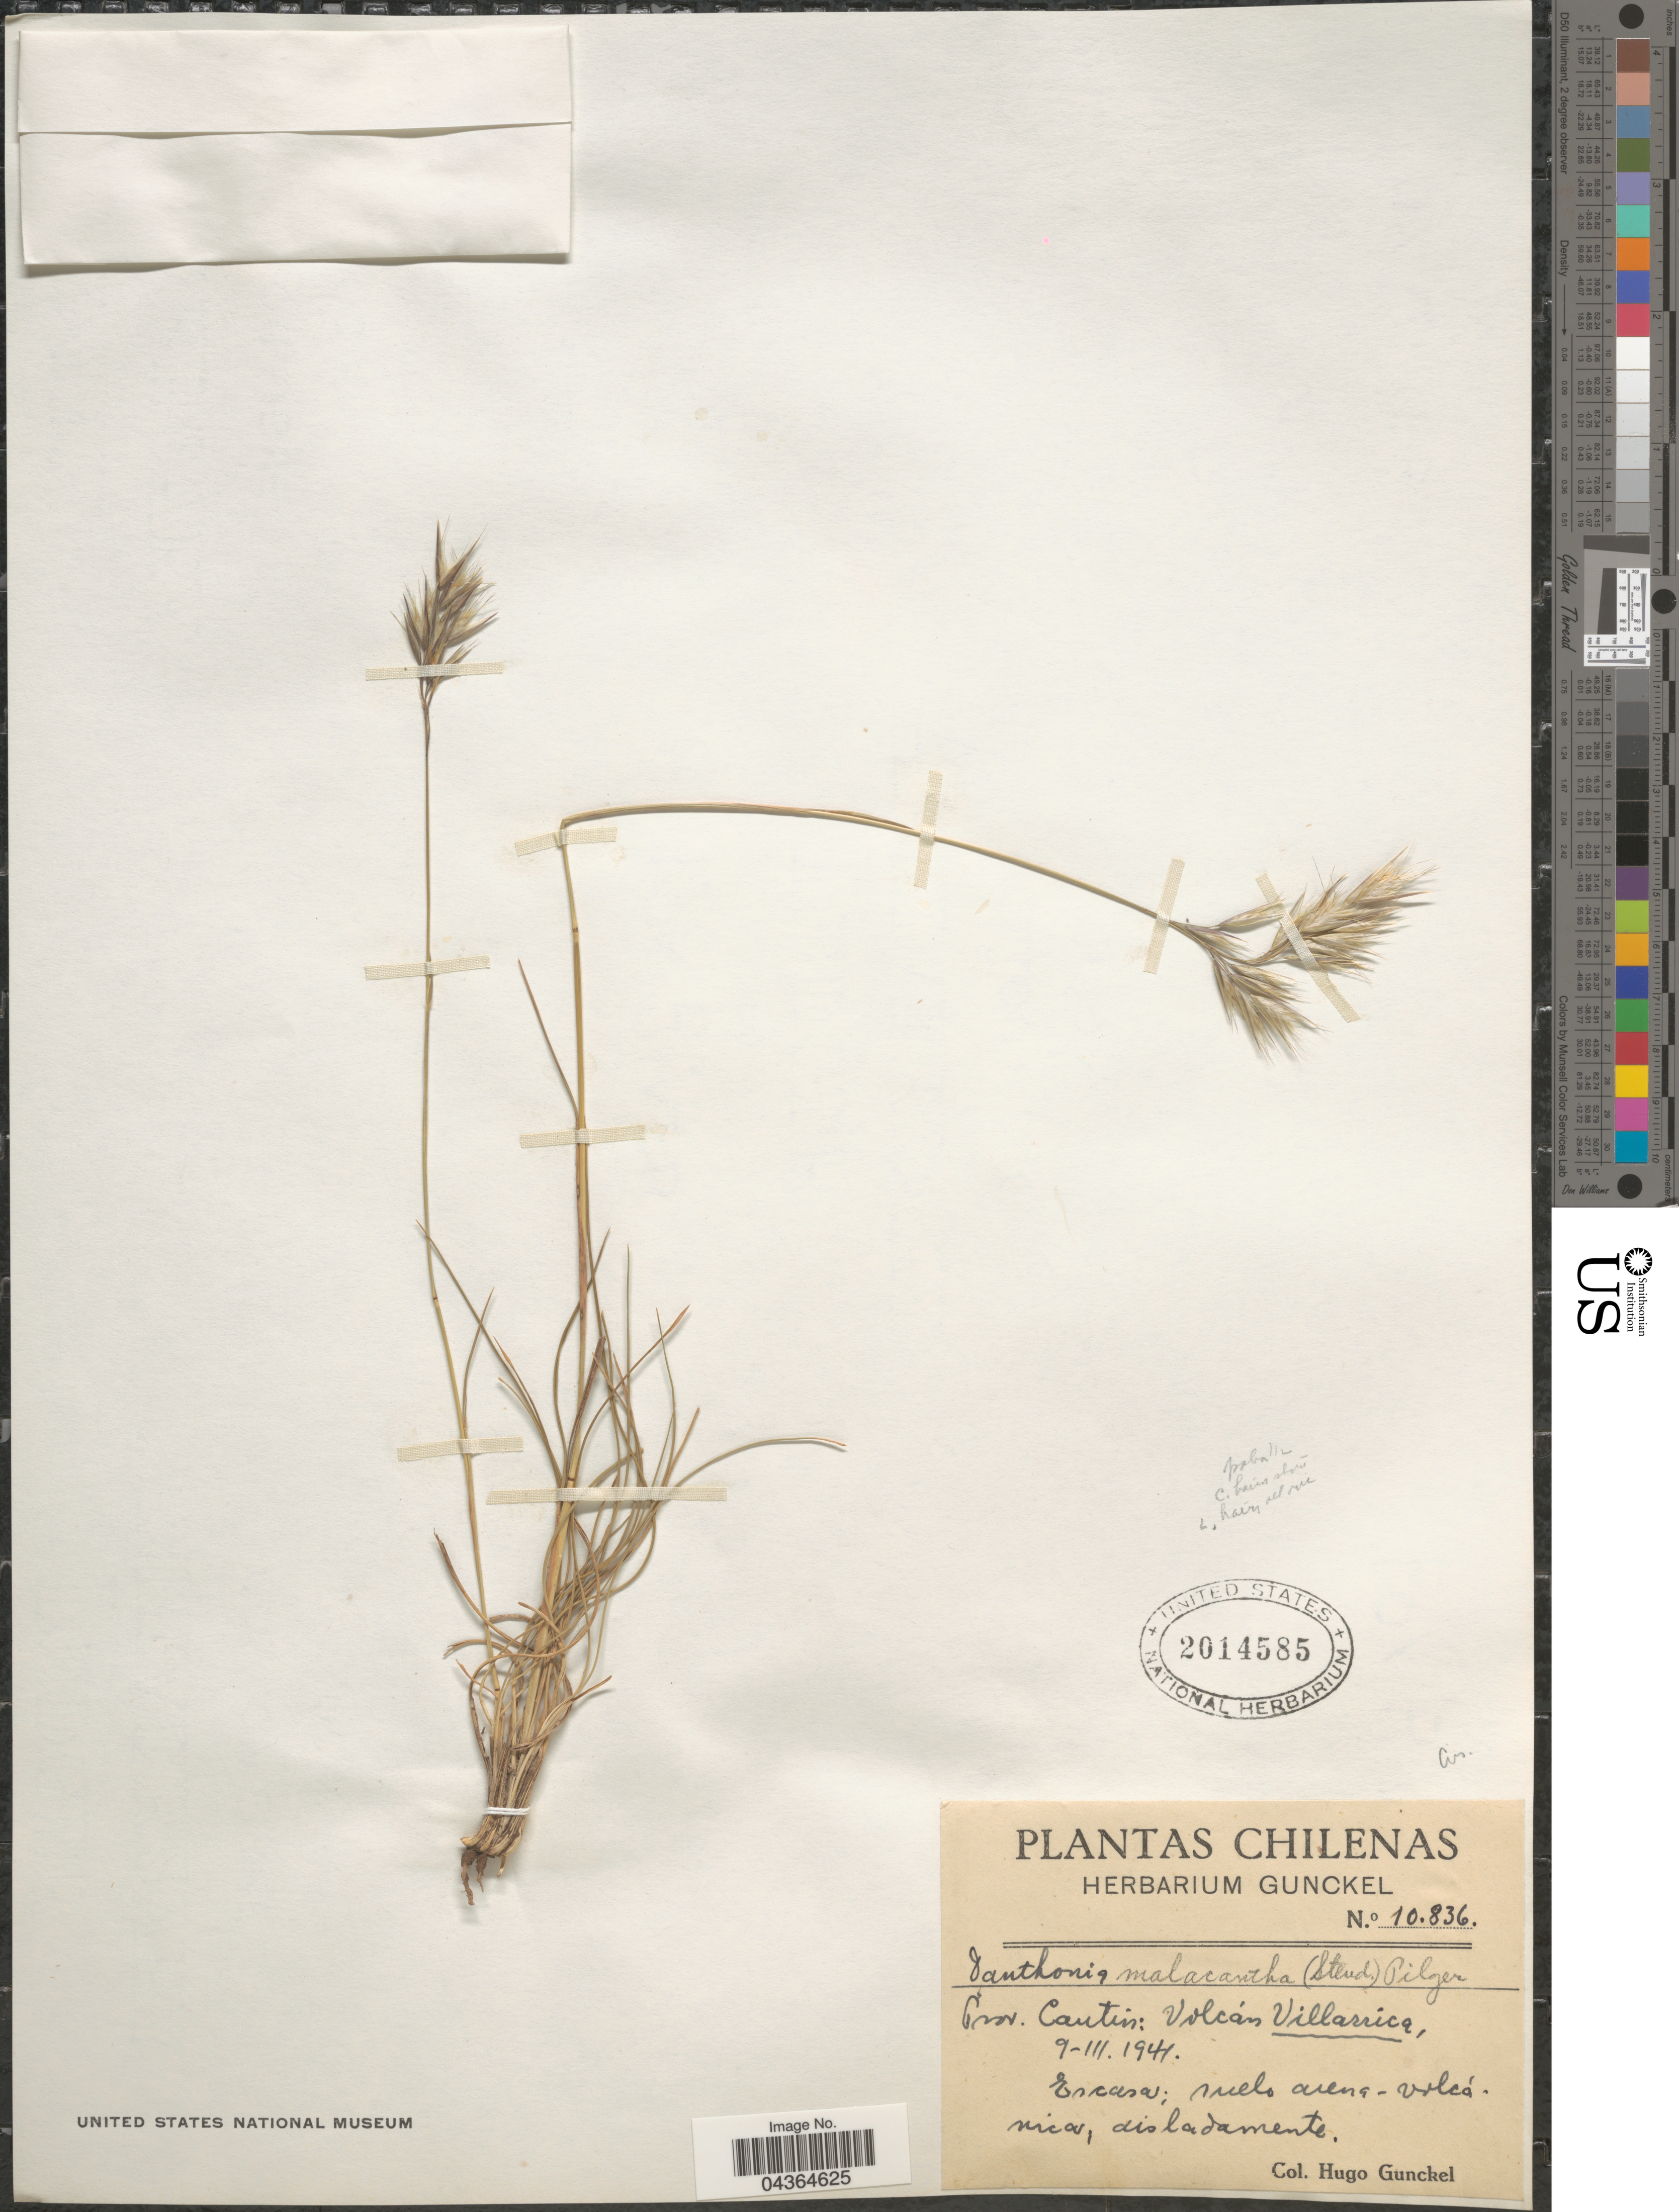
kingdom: Plantae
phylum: Tracheophyta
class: Liliopsida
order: Poales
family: Poaceae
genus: Danthonia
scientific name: Danthonia malacantha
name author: (Steud.) Pilg.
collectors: H. Gunckel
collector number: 10836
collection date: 1941-03-09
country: Chile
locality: Chilenas. Prov. Cautin: Volcán Villarrica.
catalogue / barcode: US 2014585